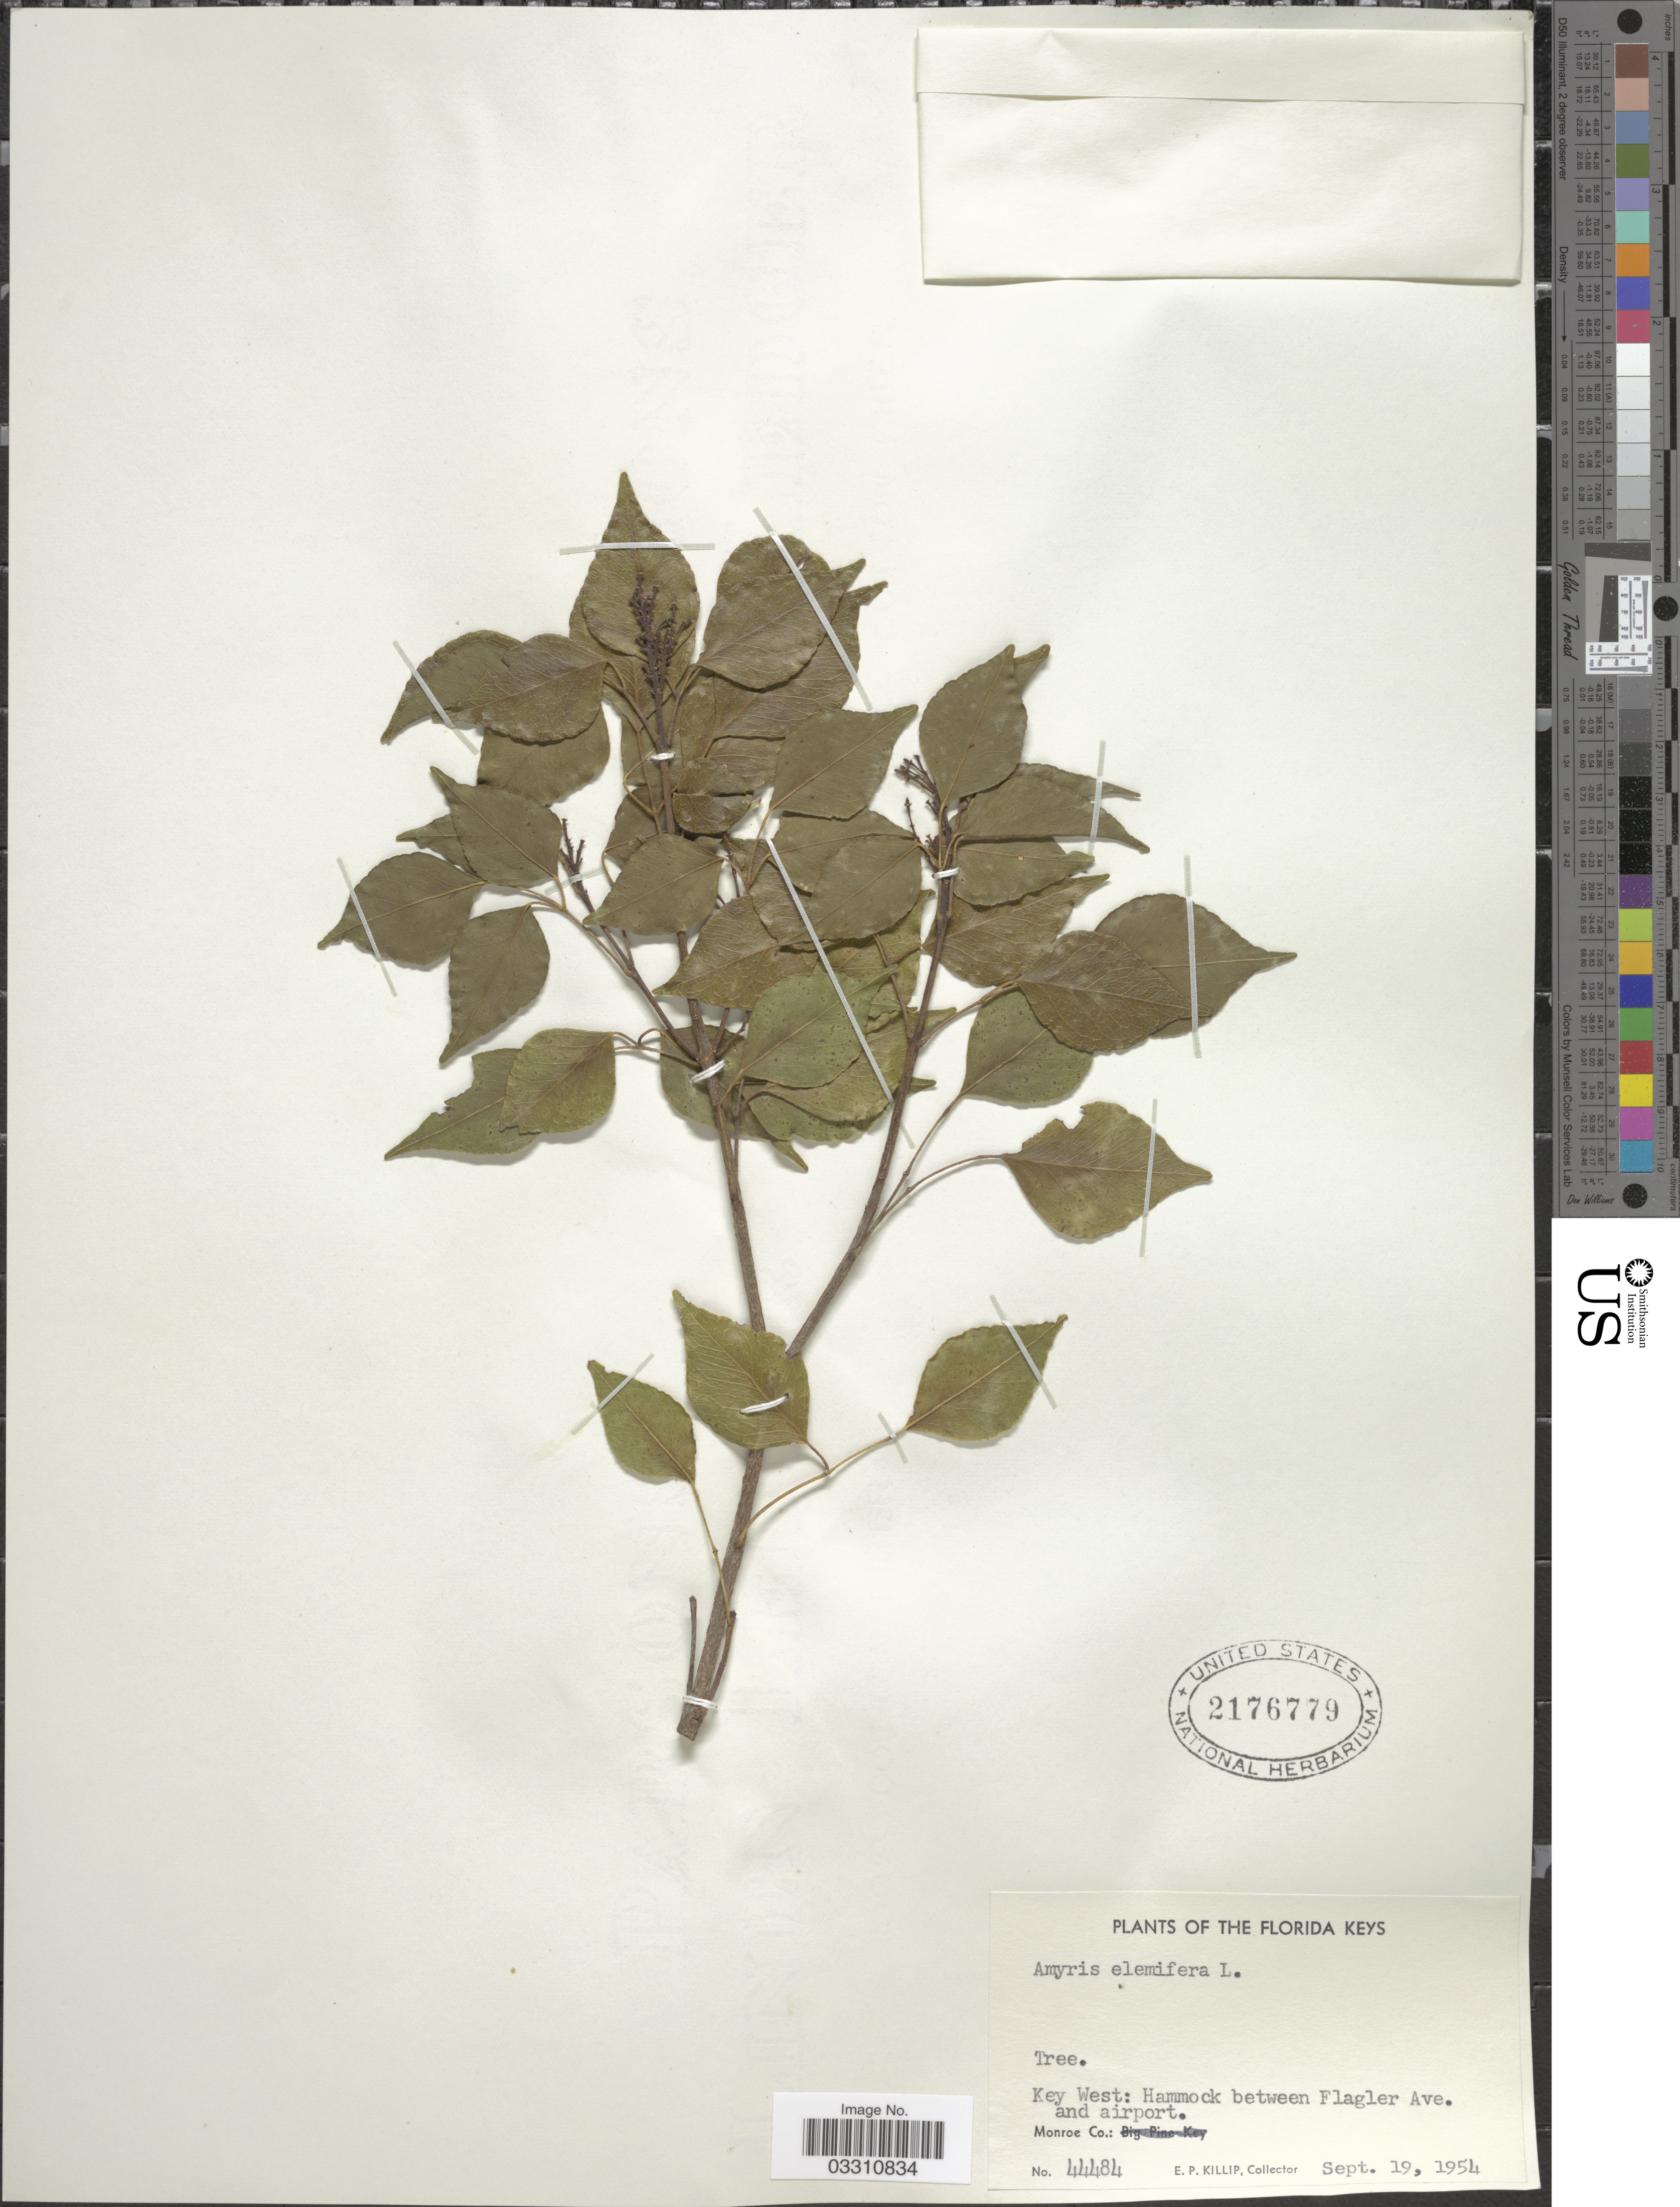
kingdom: Plantae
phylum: Tracheophyta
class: Magnoliopsida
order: Sapindales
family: Rutaceae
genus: Amyris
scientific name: Amyris elemifera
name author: L.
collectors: E. P. Killip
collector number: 44484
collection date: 1954-09-19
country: United States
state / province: Florida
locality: Florida Keys, Key West: Hammock between Flagler Ave. and airport, Monroe Co.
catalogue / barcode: US 2176779